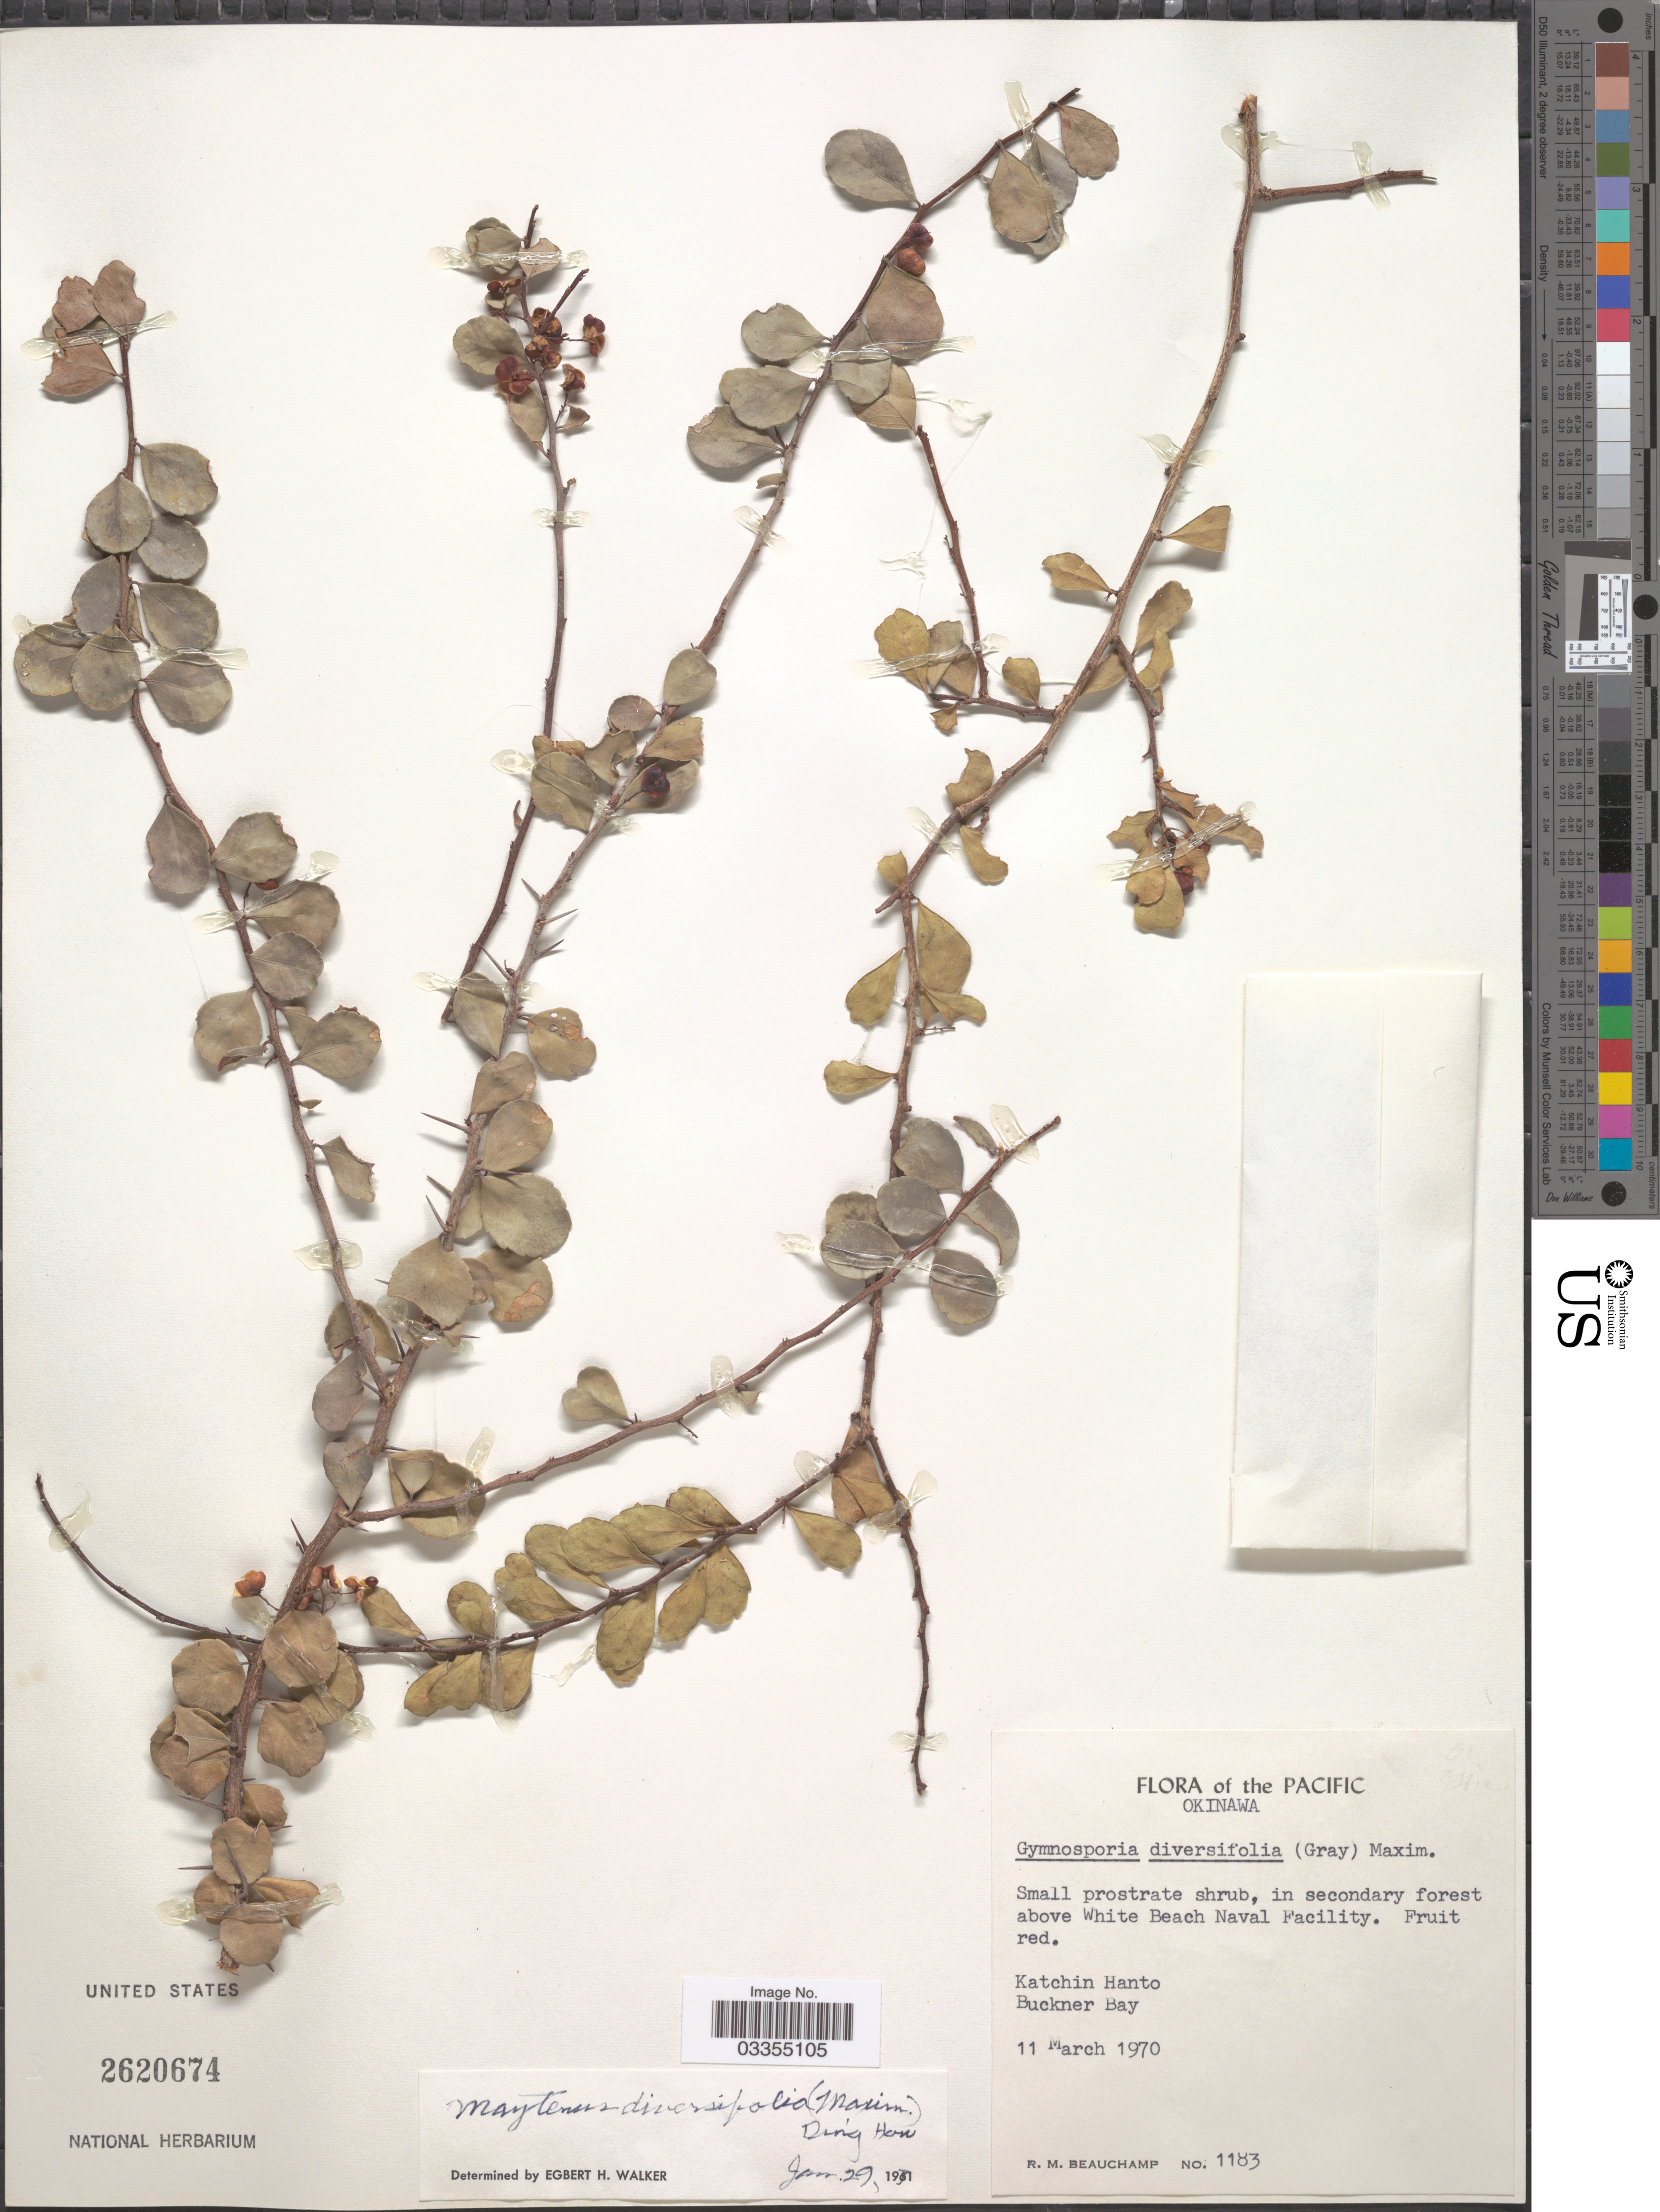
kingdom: Plantae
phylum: Tracheophyta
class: Magnoliopsida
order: Celastrales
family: Celastraceae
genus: Gymnosporia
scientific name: Gymnosporia diversifolia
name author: Maxim.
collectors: R. Beauchamp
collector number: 1183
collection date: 1970-03-11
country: Japan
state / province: Okinawa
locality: The Pacific. In secondary forest above White Beach Naval Facility. Katchin Hanto. Buckner Bay.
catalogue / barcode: US 2620674